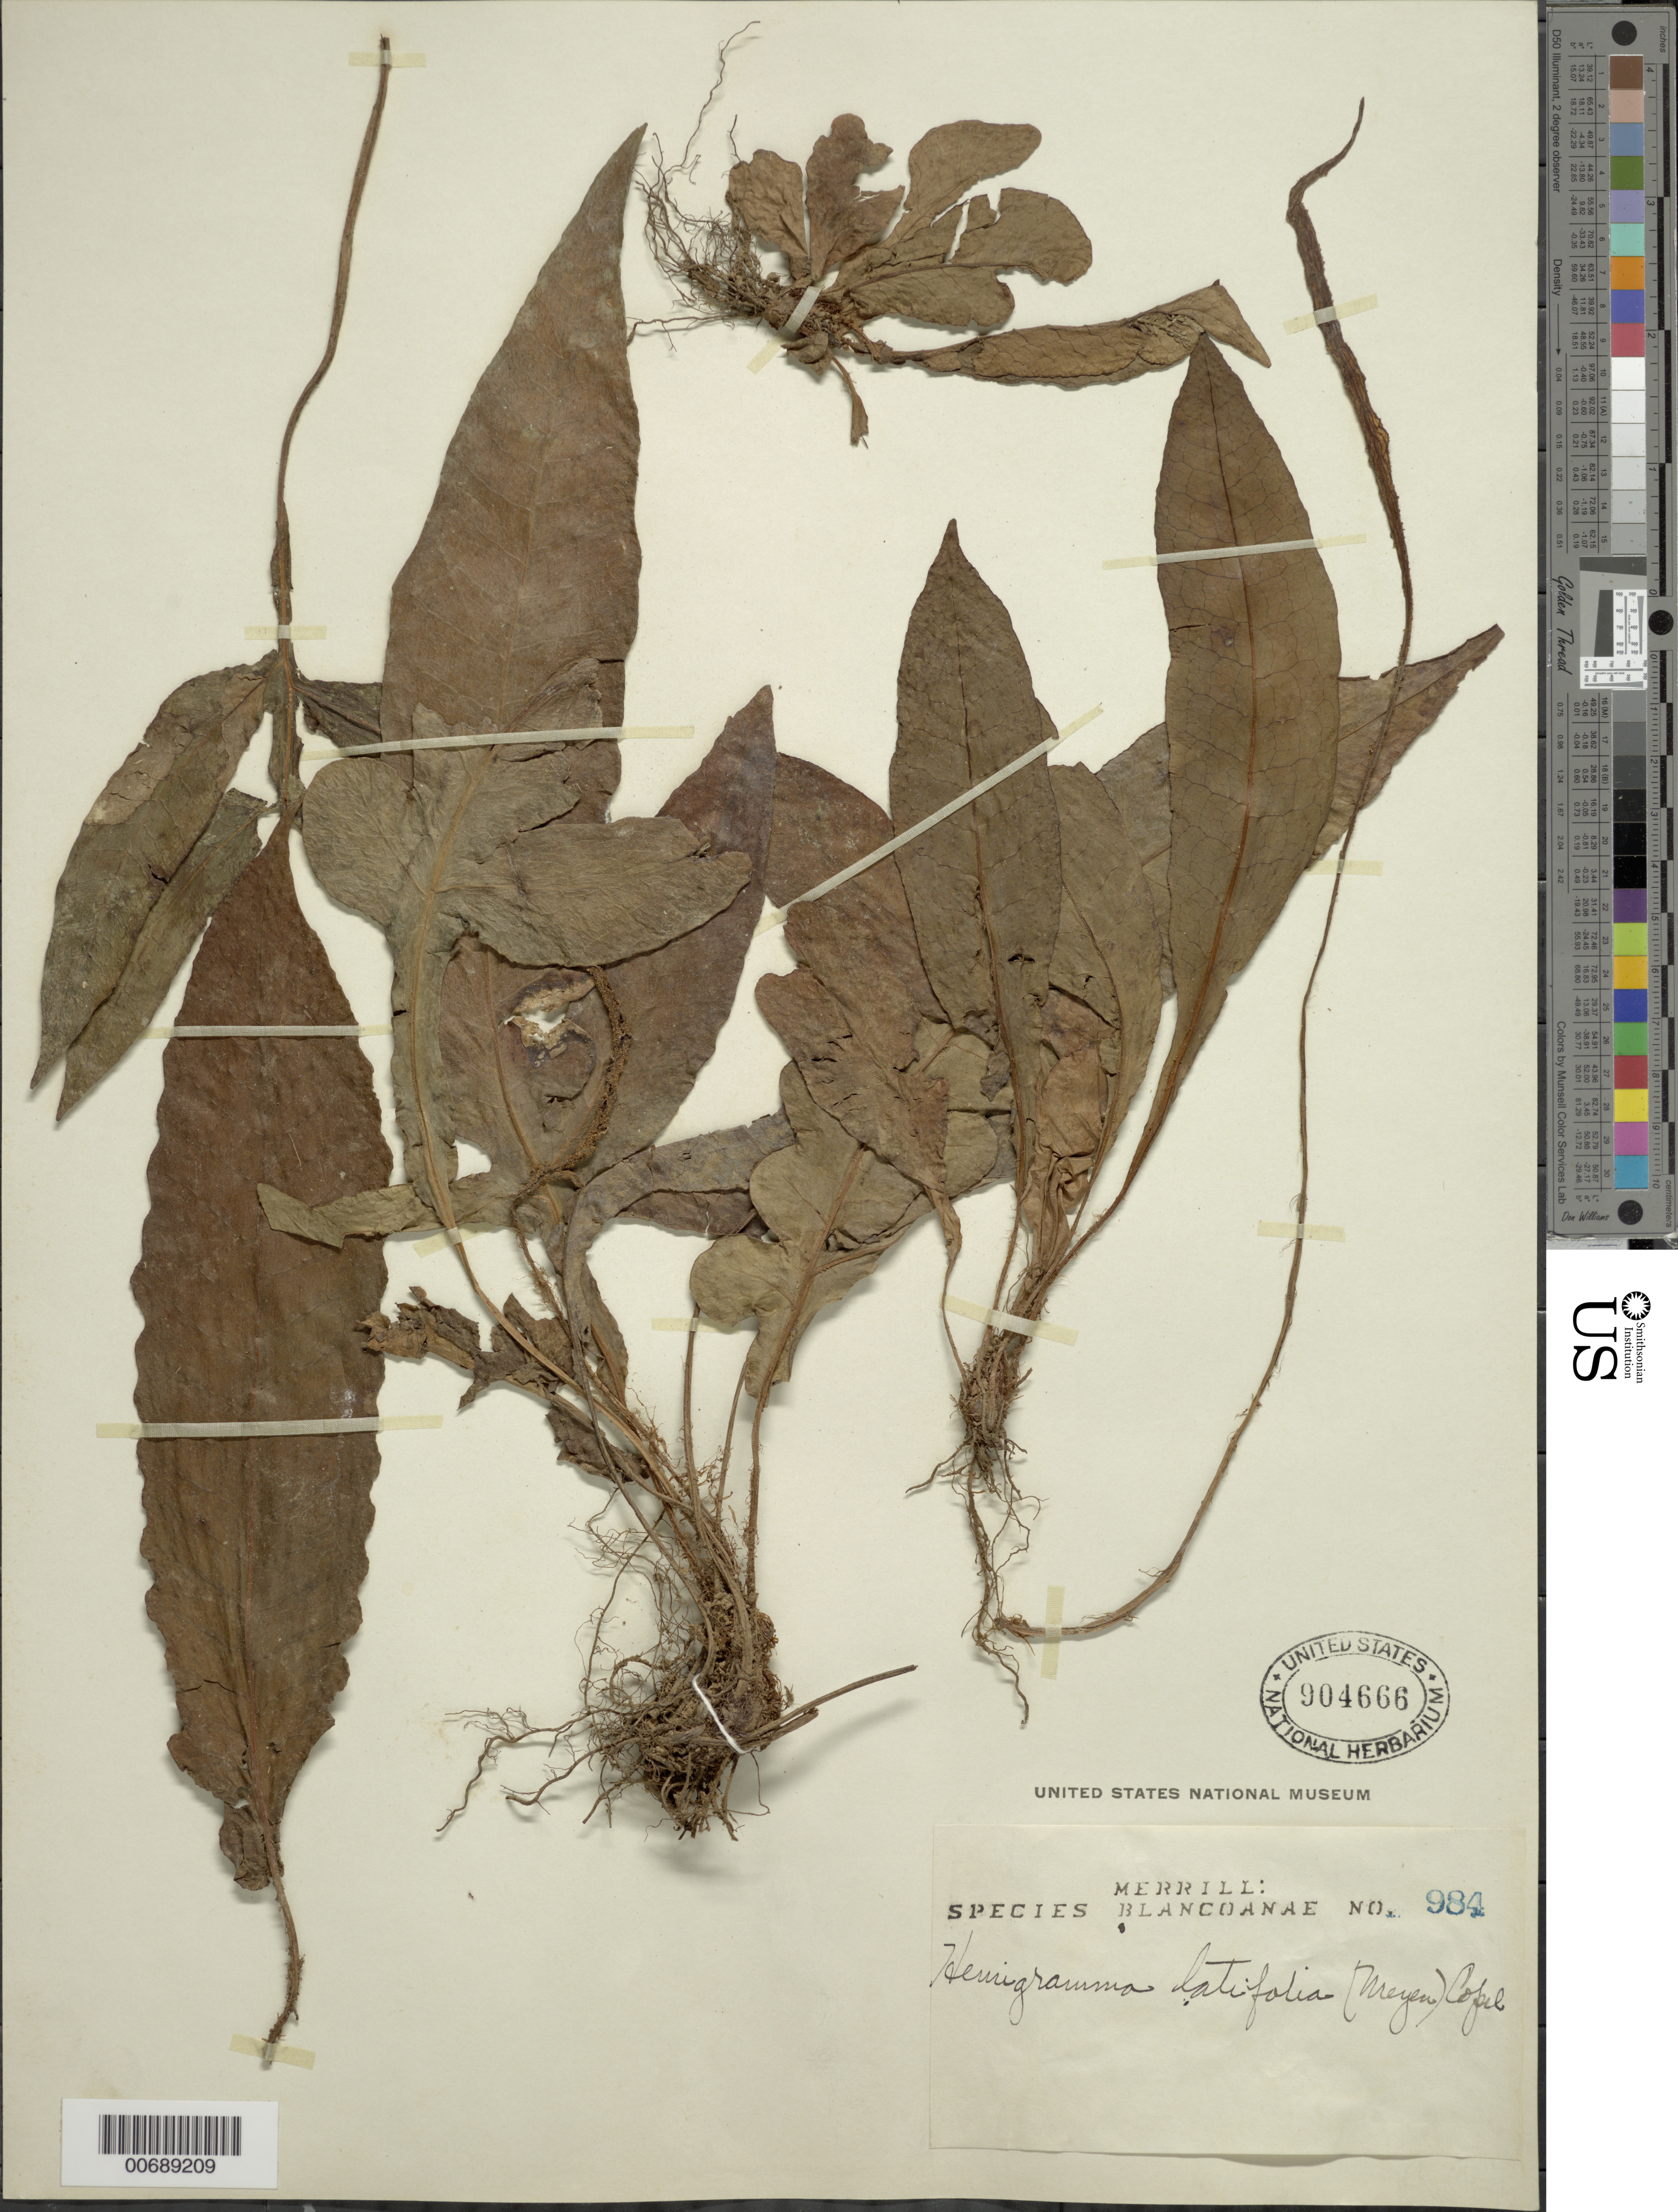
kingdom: Plantae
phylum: Tracheophyta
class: Polypodiopsida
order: Polypodiales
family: Tectariaceae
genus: Tectaria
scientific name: Tectaria taccifolia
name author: (Fée) M.G. Price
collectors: E. D. Merrill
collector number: Sp. Blancoan. 0984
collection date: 1916-02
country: Philippines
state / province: Calabarzon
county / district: Rizal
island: Luzon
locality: Montalban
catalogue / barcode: US 904666